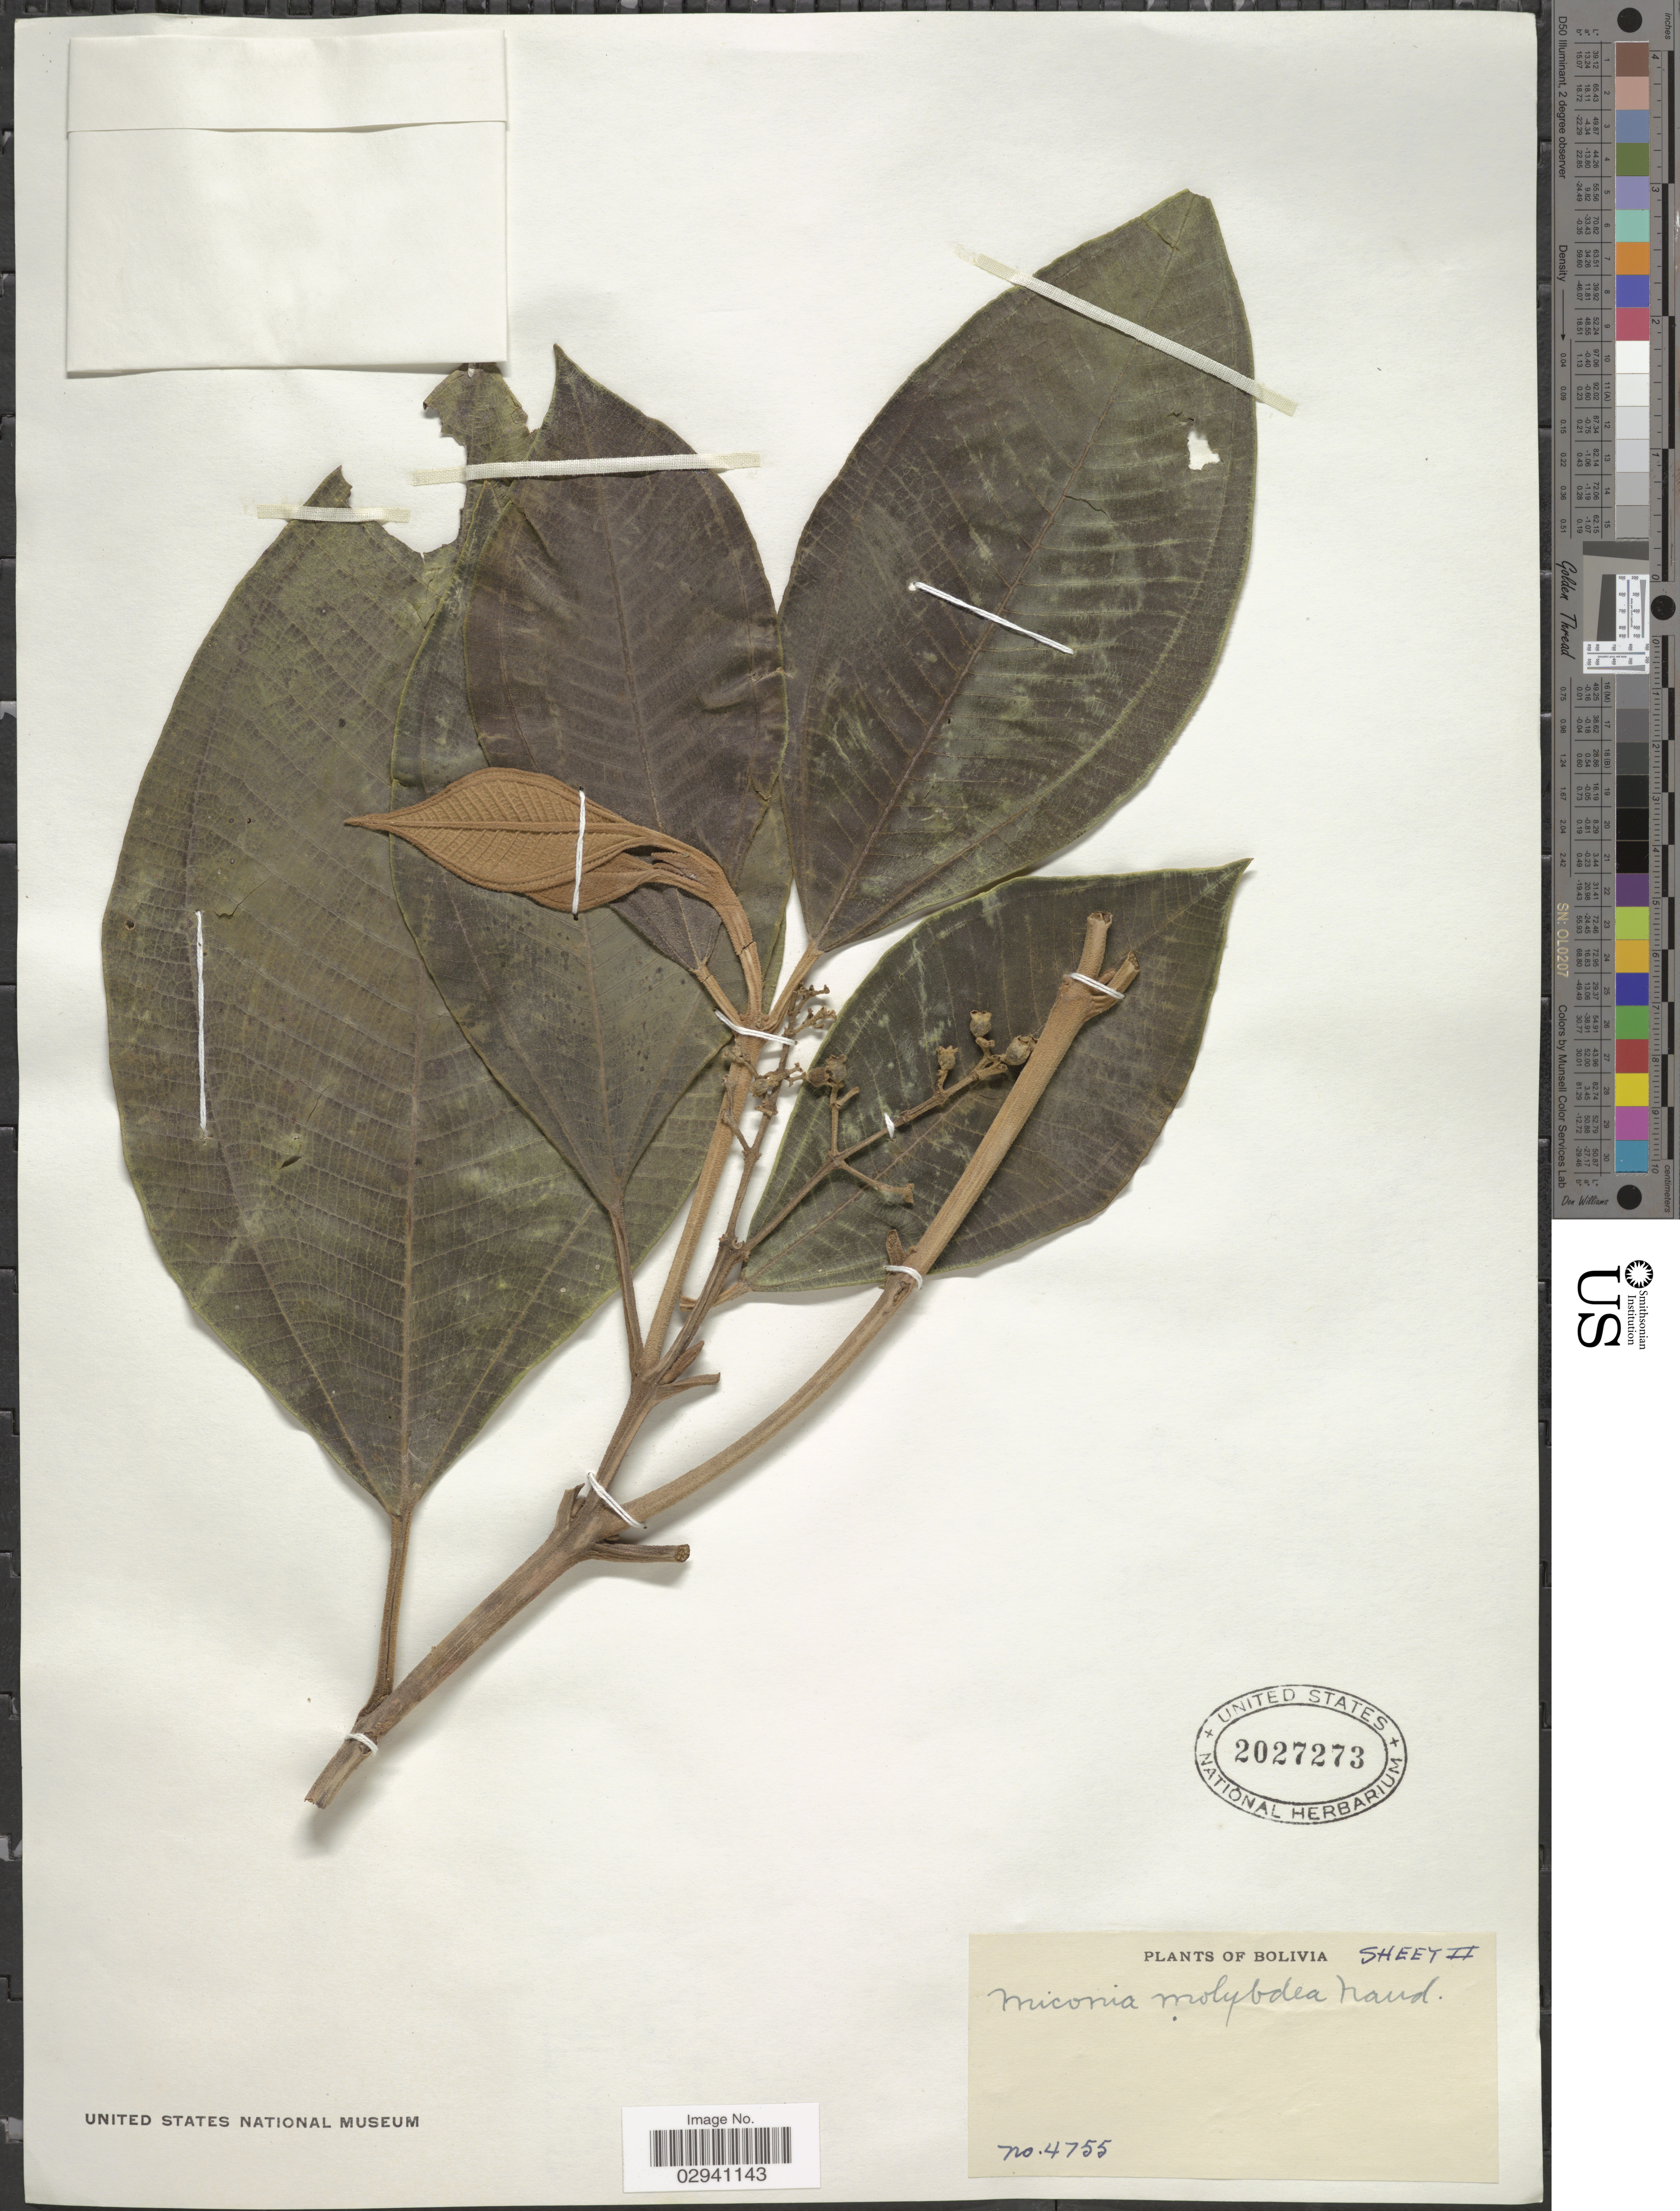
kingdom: Plantae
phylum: Tracheophyta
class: Magnoliopsida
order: Myrtales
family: Melastomataceae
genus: Miconia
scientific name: Miconia molybdea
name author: Naudin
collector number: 4755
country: Bolivia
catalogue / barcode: US 2027273